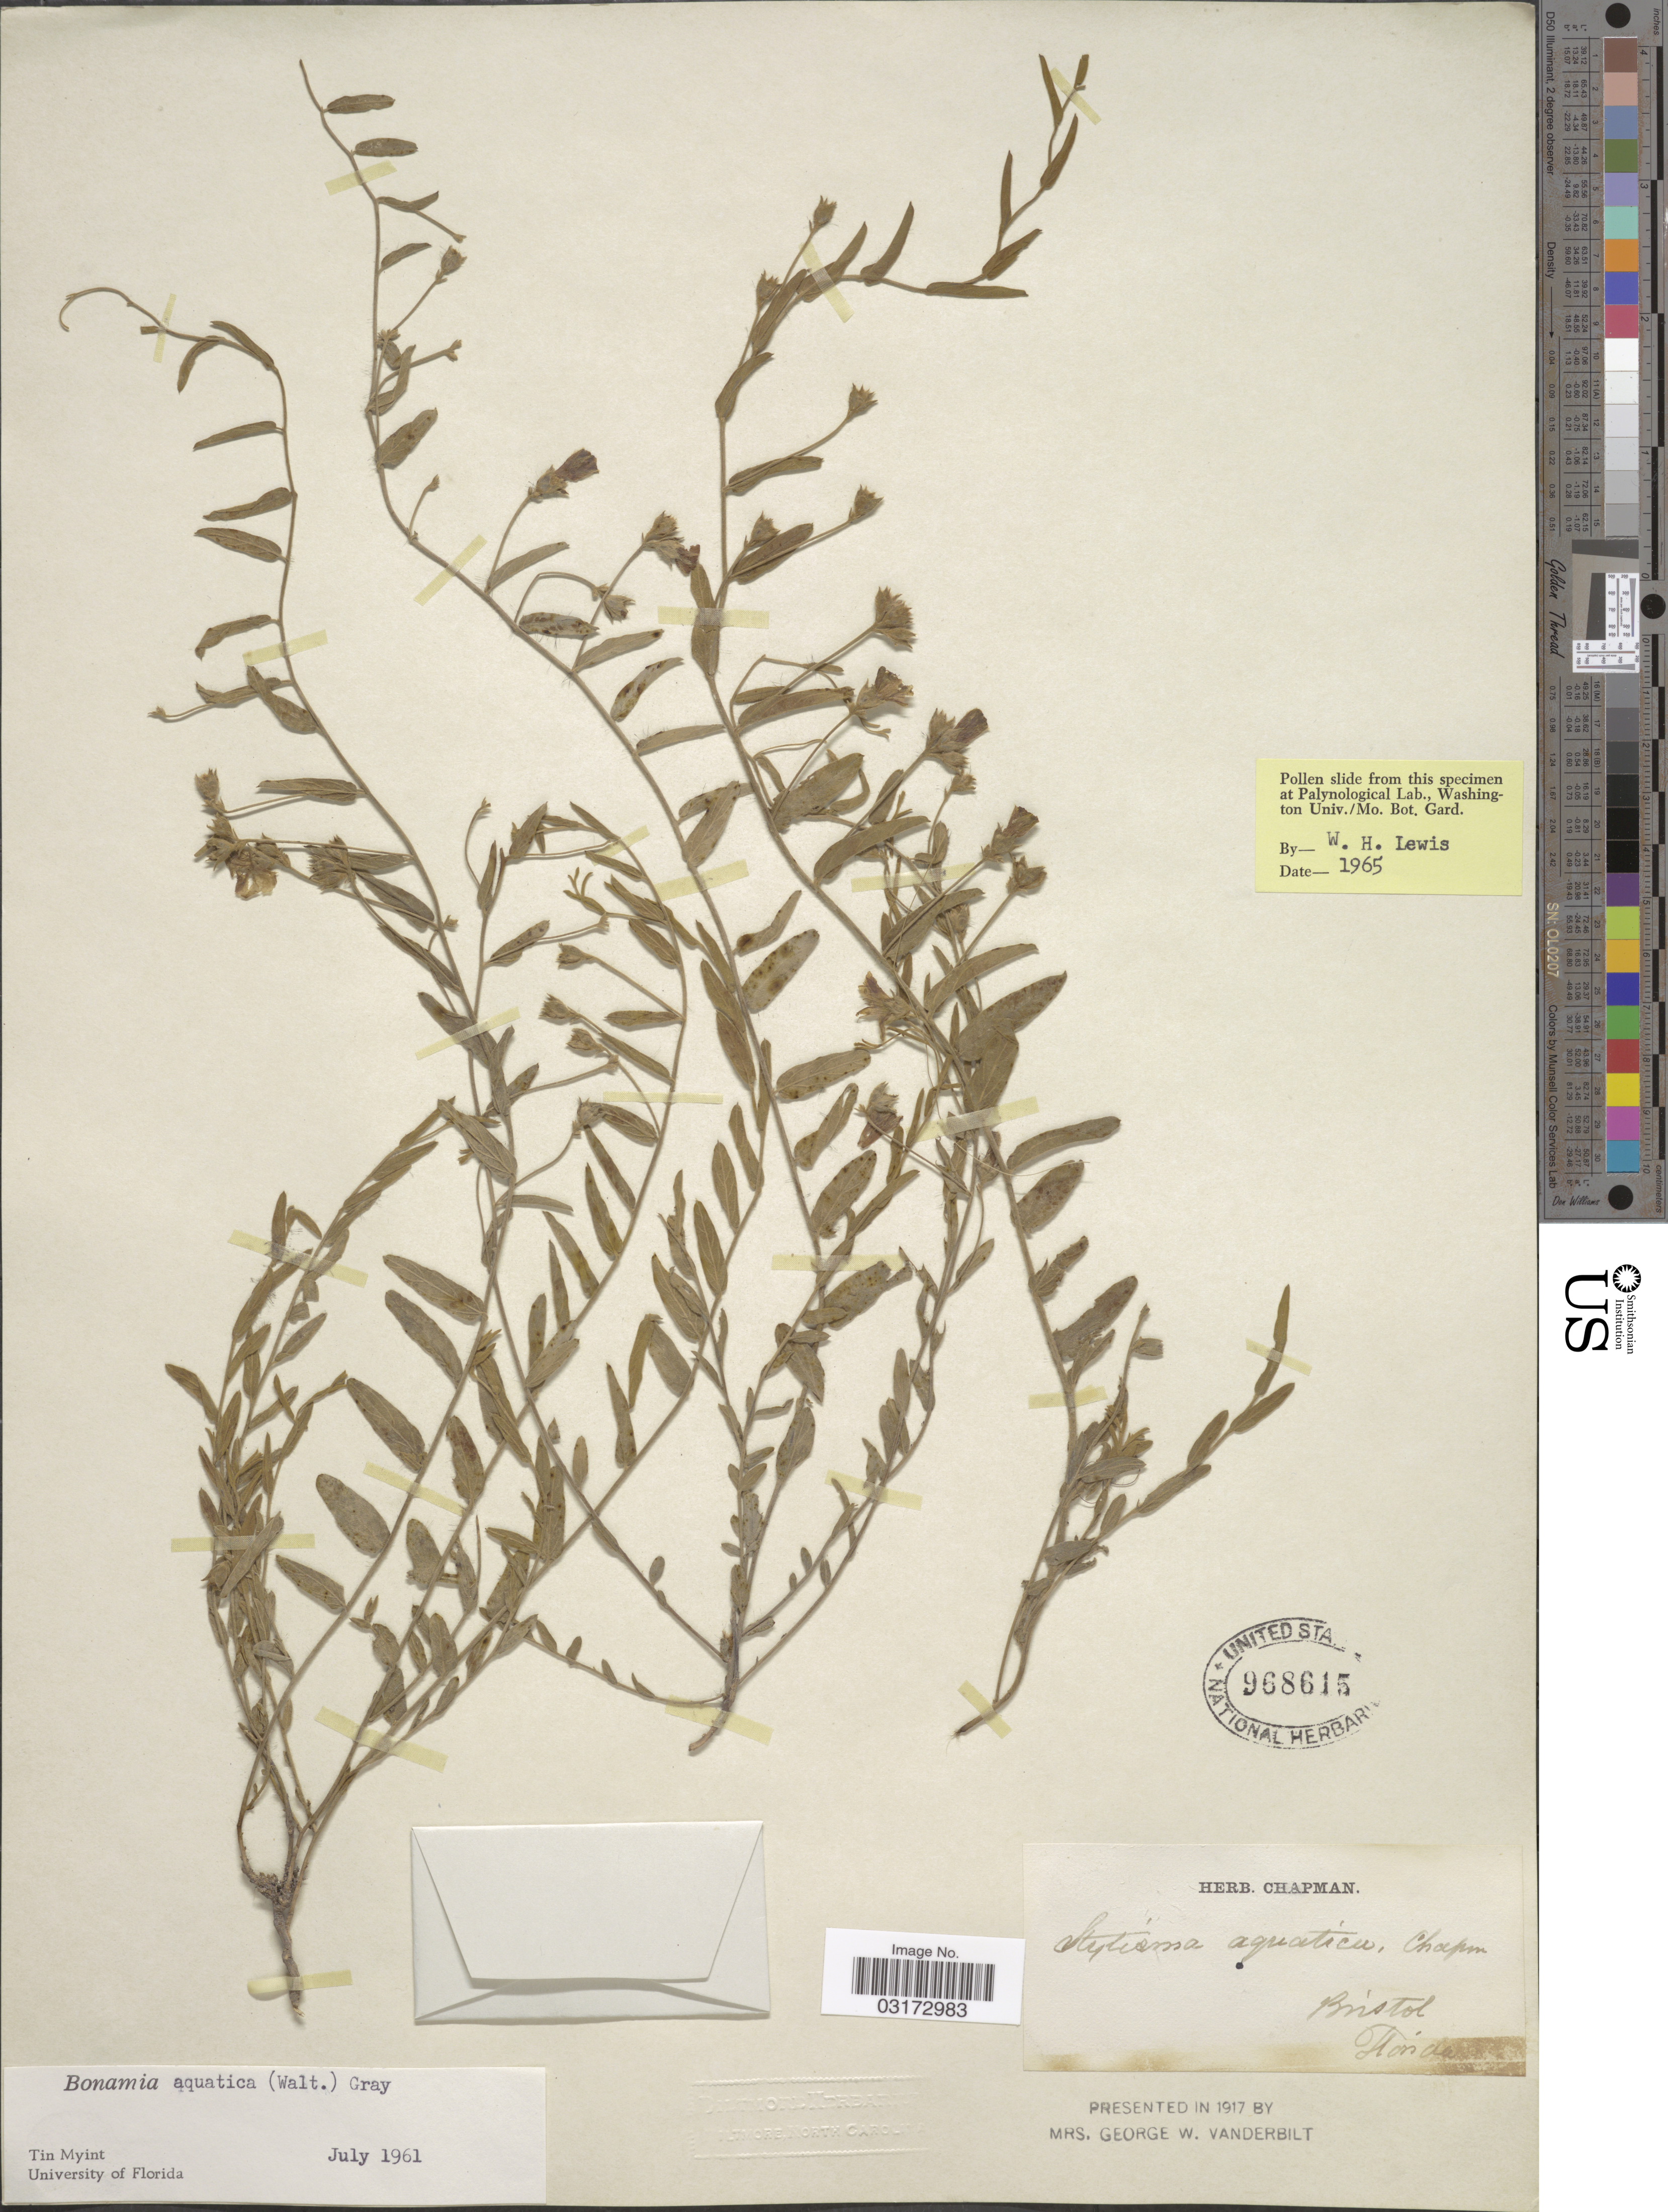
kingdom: Plantae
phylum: Tracheophyta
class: Magnoliopsida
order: Solanales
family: Convolvulaceae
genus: Stylisma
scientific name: Stylisma aquatica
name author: (Walter) Raf.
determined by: Strong, Mark T., (BOT), Smithsonian Institution - National Museum of Natural History (UNITED STATES)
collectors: ex herb. Chapman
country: United States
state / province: Florida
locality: Bristol.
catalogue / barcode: US 968615